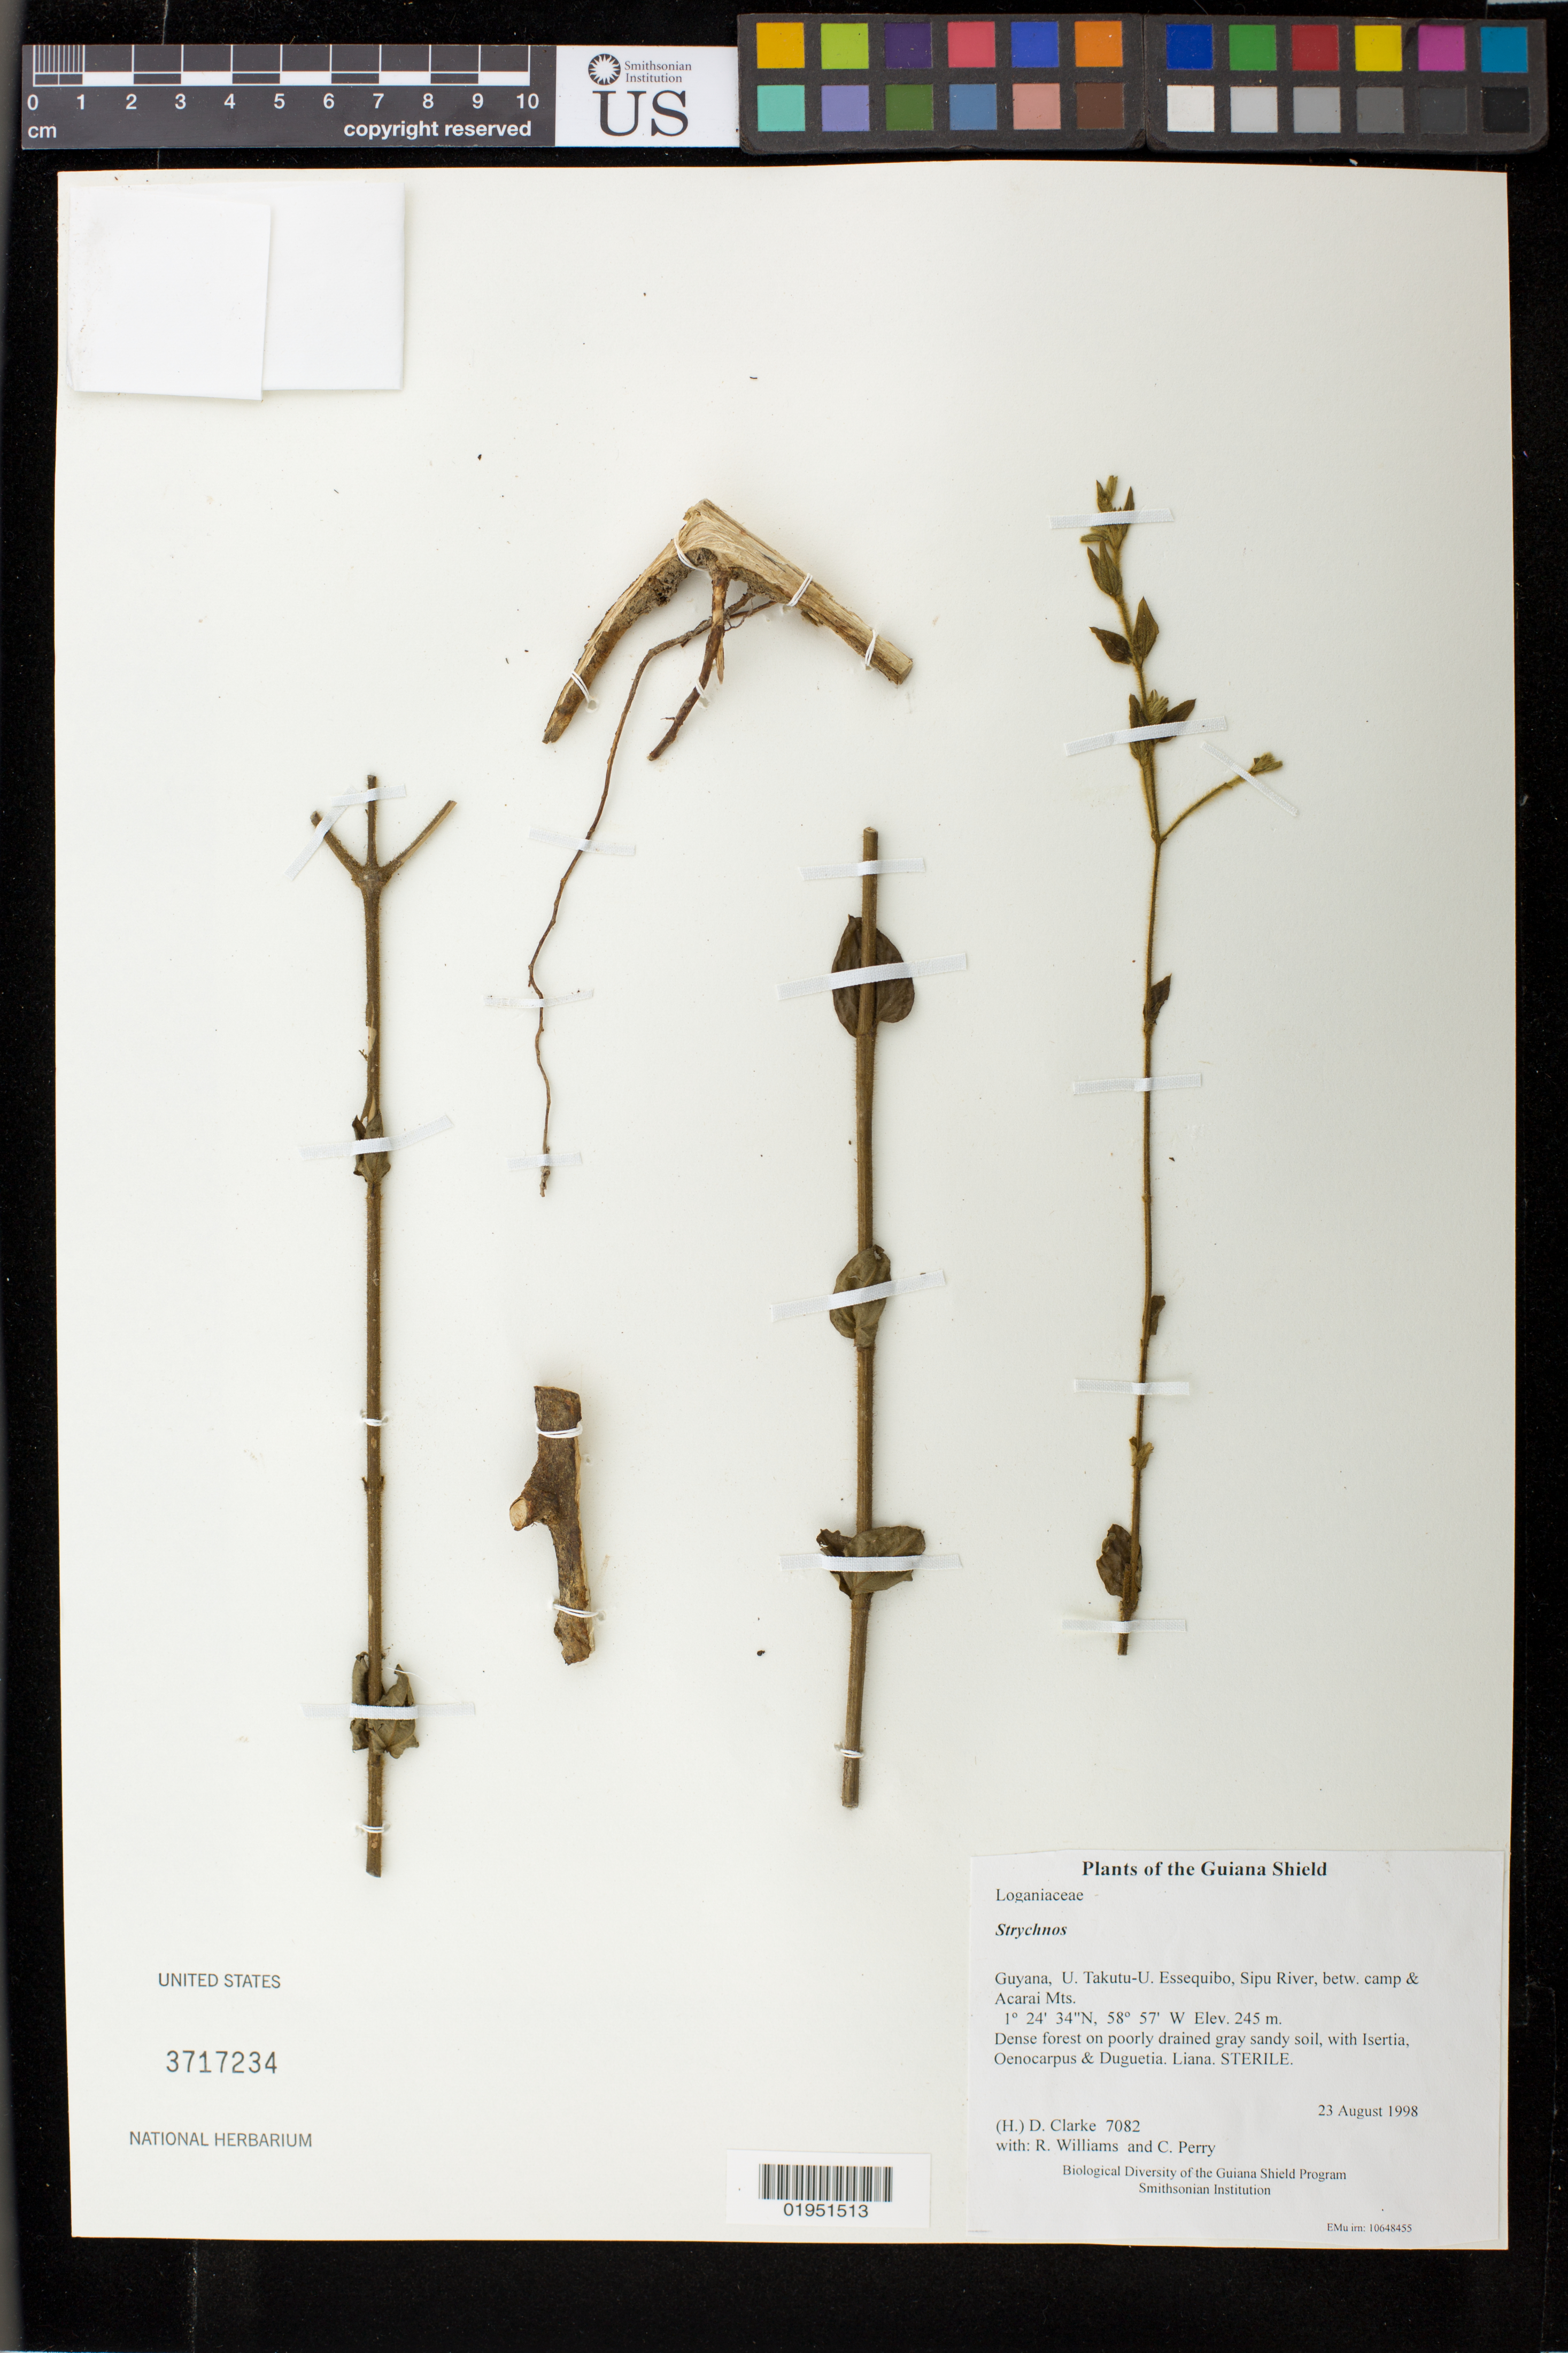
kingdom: Plantae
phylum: Tracheophyta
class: Magnoliopsida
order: Gentianales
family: Loganiaceae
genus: Strychnos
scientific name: Strychnos sp.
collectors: H. D. Clarke, R. Williams & C. Perry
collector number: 7082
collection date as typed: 23 August 1998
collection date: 1998-08-23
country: Guyana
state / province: U. Takutu-U. Essequibo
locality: Sipu River, betw. camp & Acarai Mts.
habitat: Dense forest on poorly drained gray sandy soil, with Isertia, Oenocarpus & Duguetia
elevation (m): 245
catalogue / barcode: US 3717234